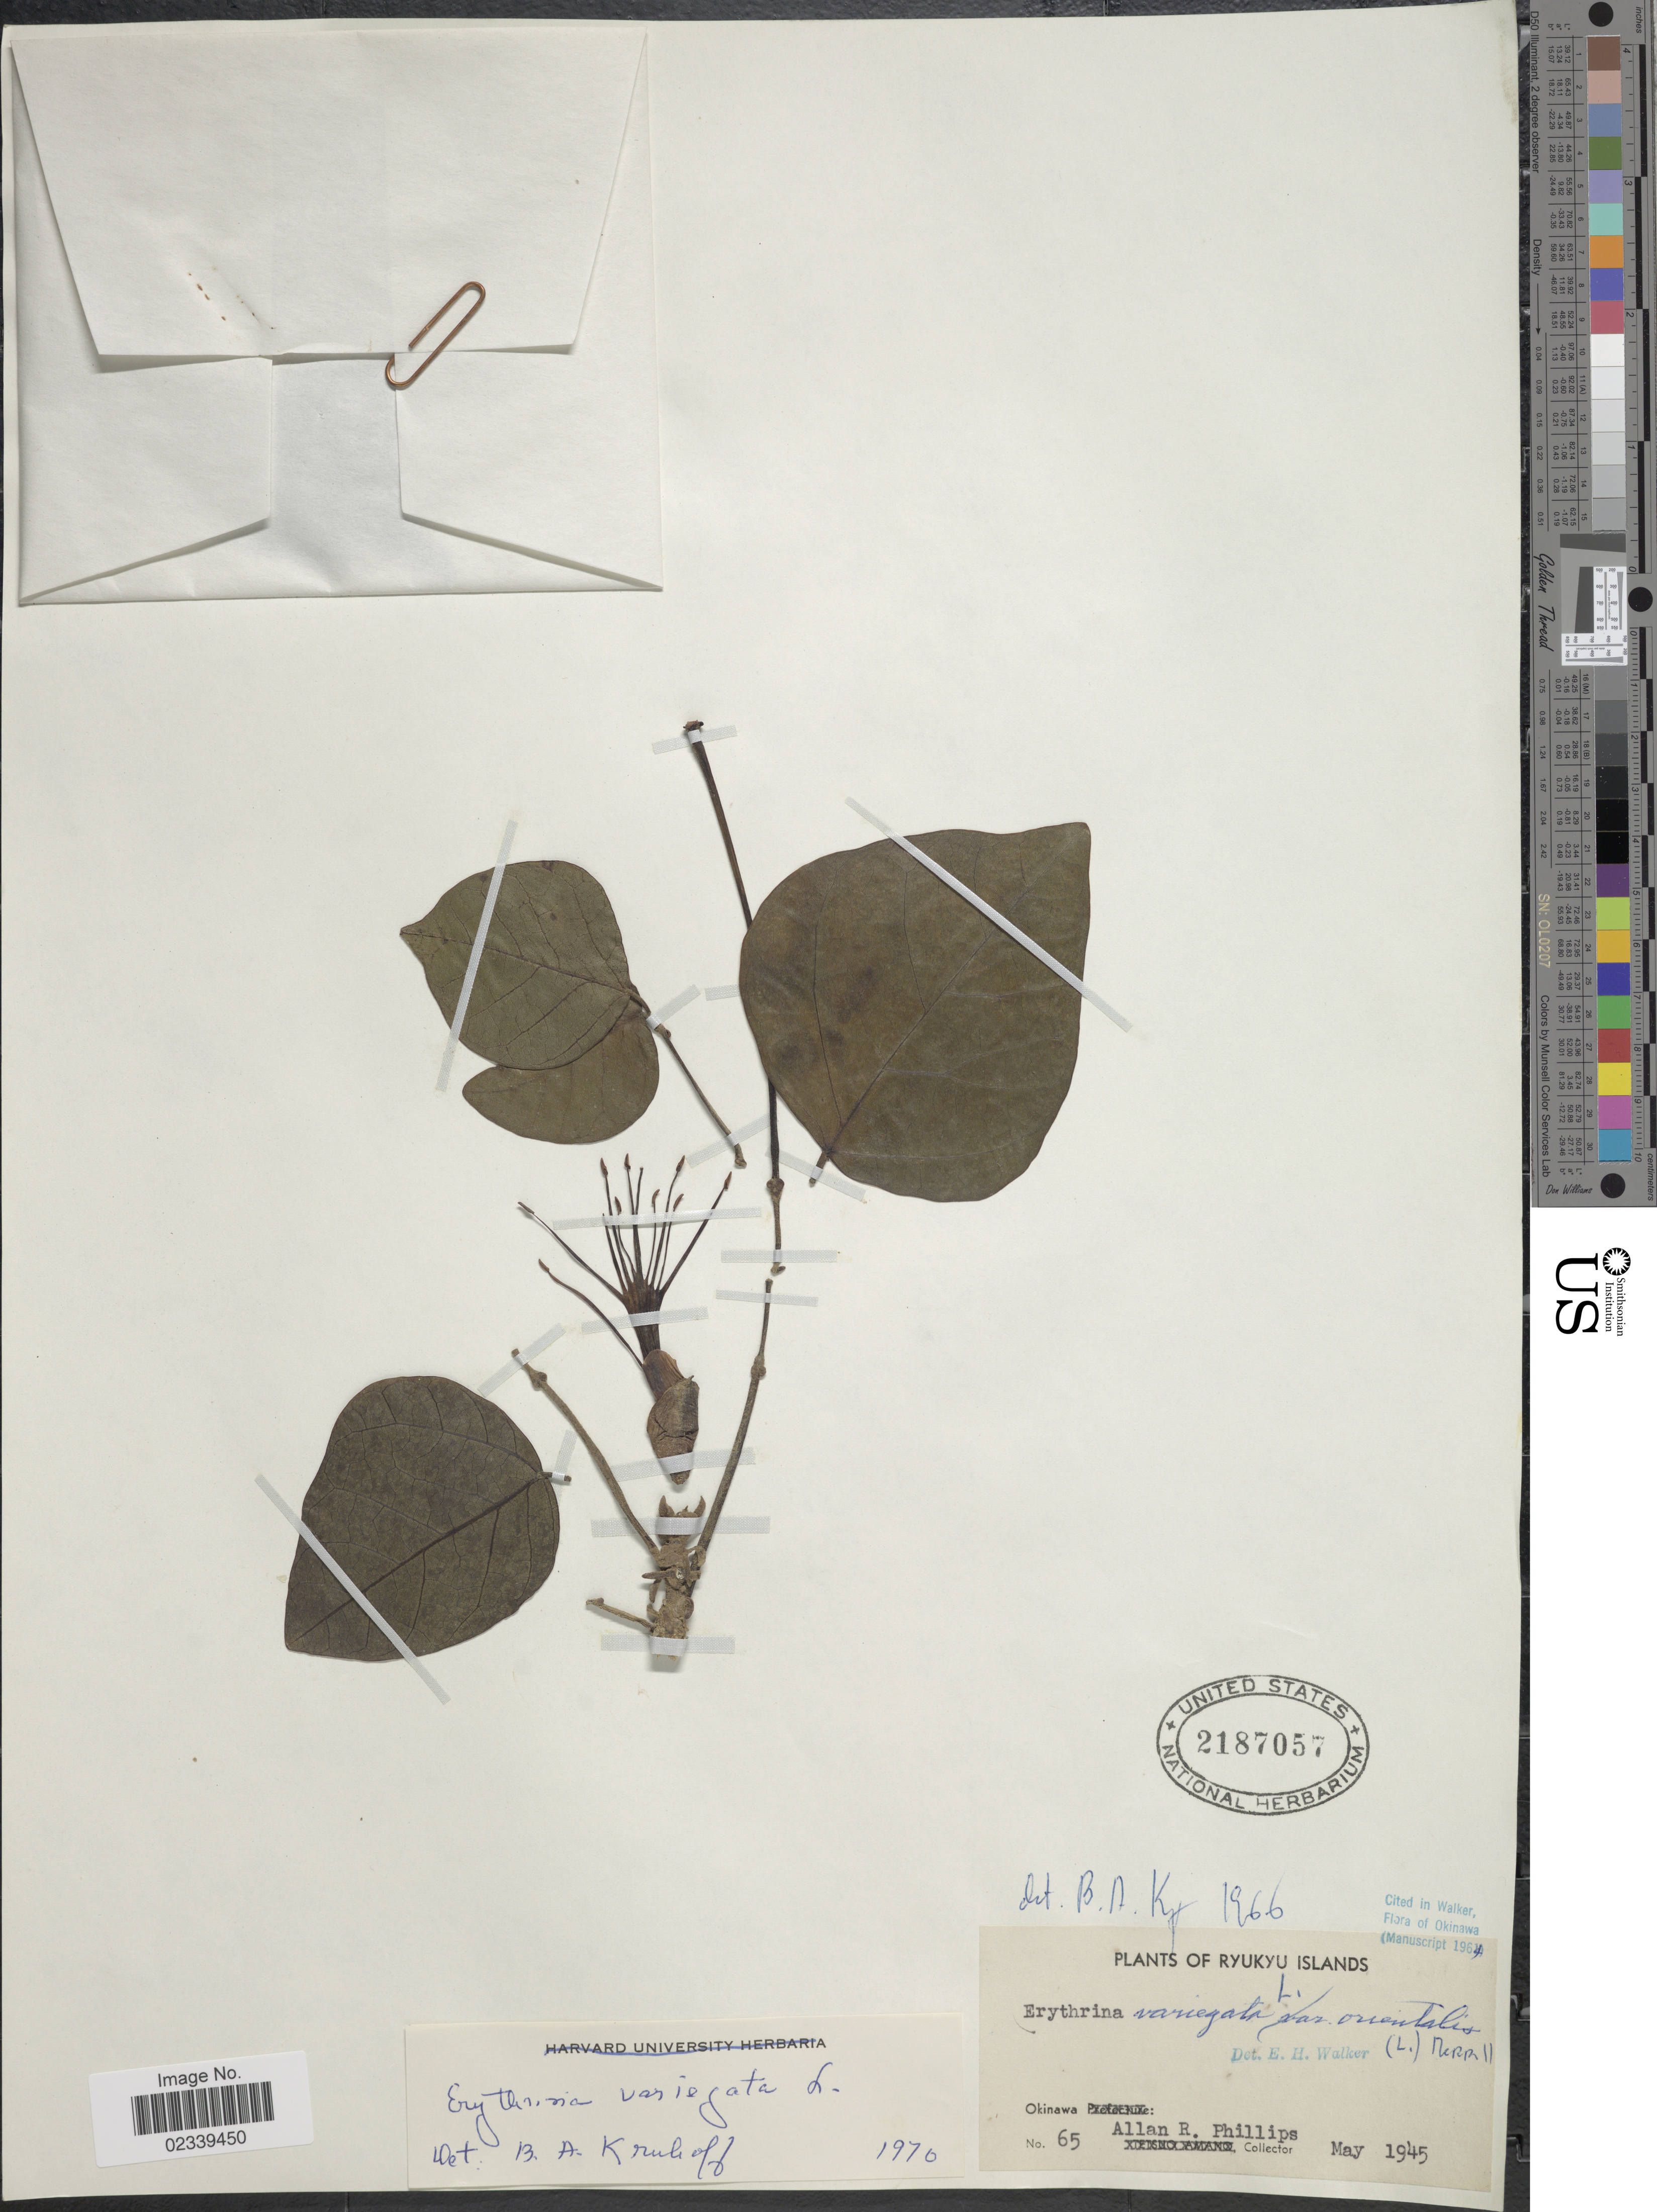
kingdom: Plantae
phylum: Tracheophyta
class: Magnoliopsida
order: Fabales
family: Fabaceae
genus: Erythrina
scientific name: Erythrina variegata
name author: L.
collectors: A. R. Phillips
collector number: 65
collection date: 1945-05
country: Japan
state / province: Okinawa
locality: Ryukyu Islands.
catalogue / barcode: US 2187057